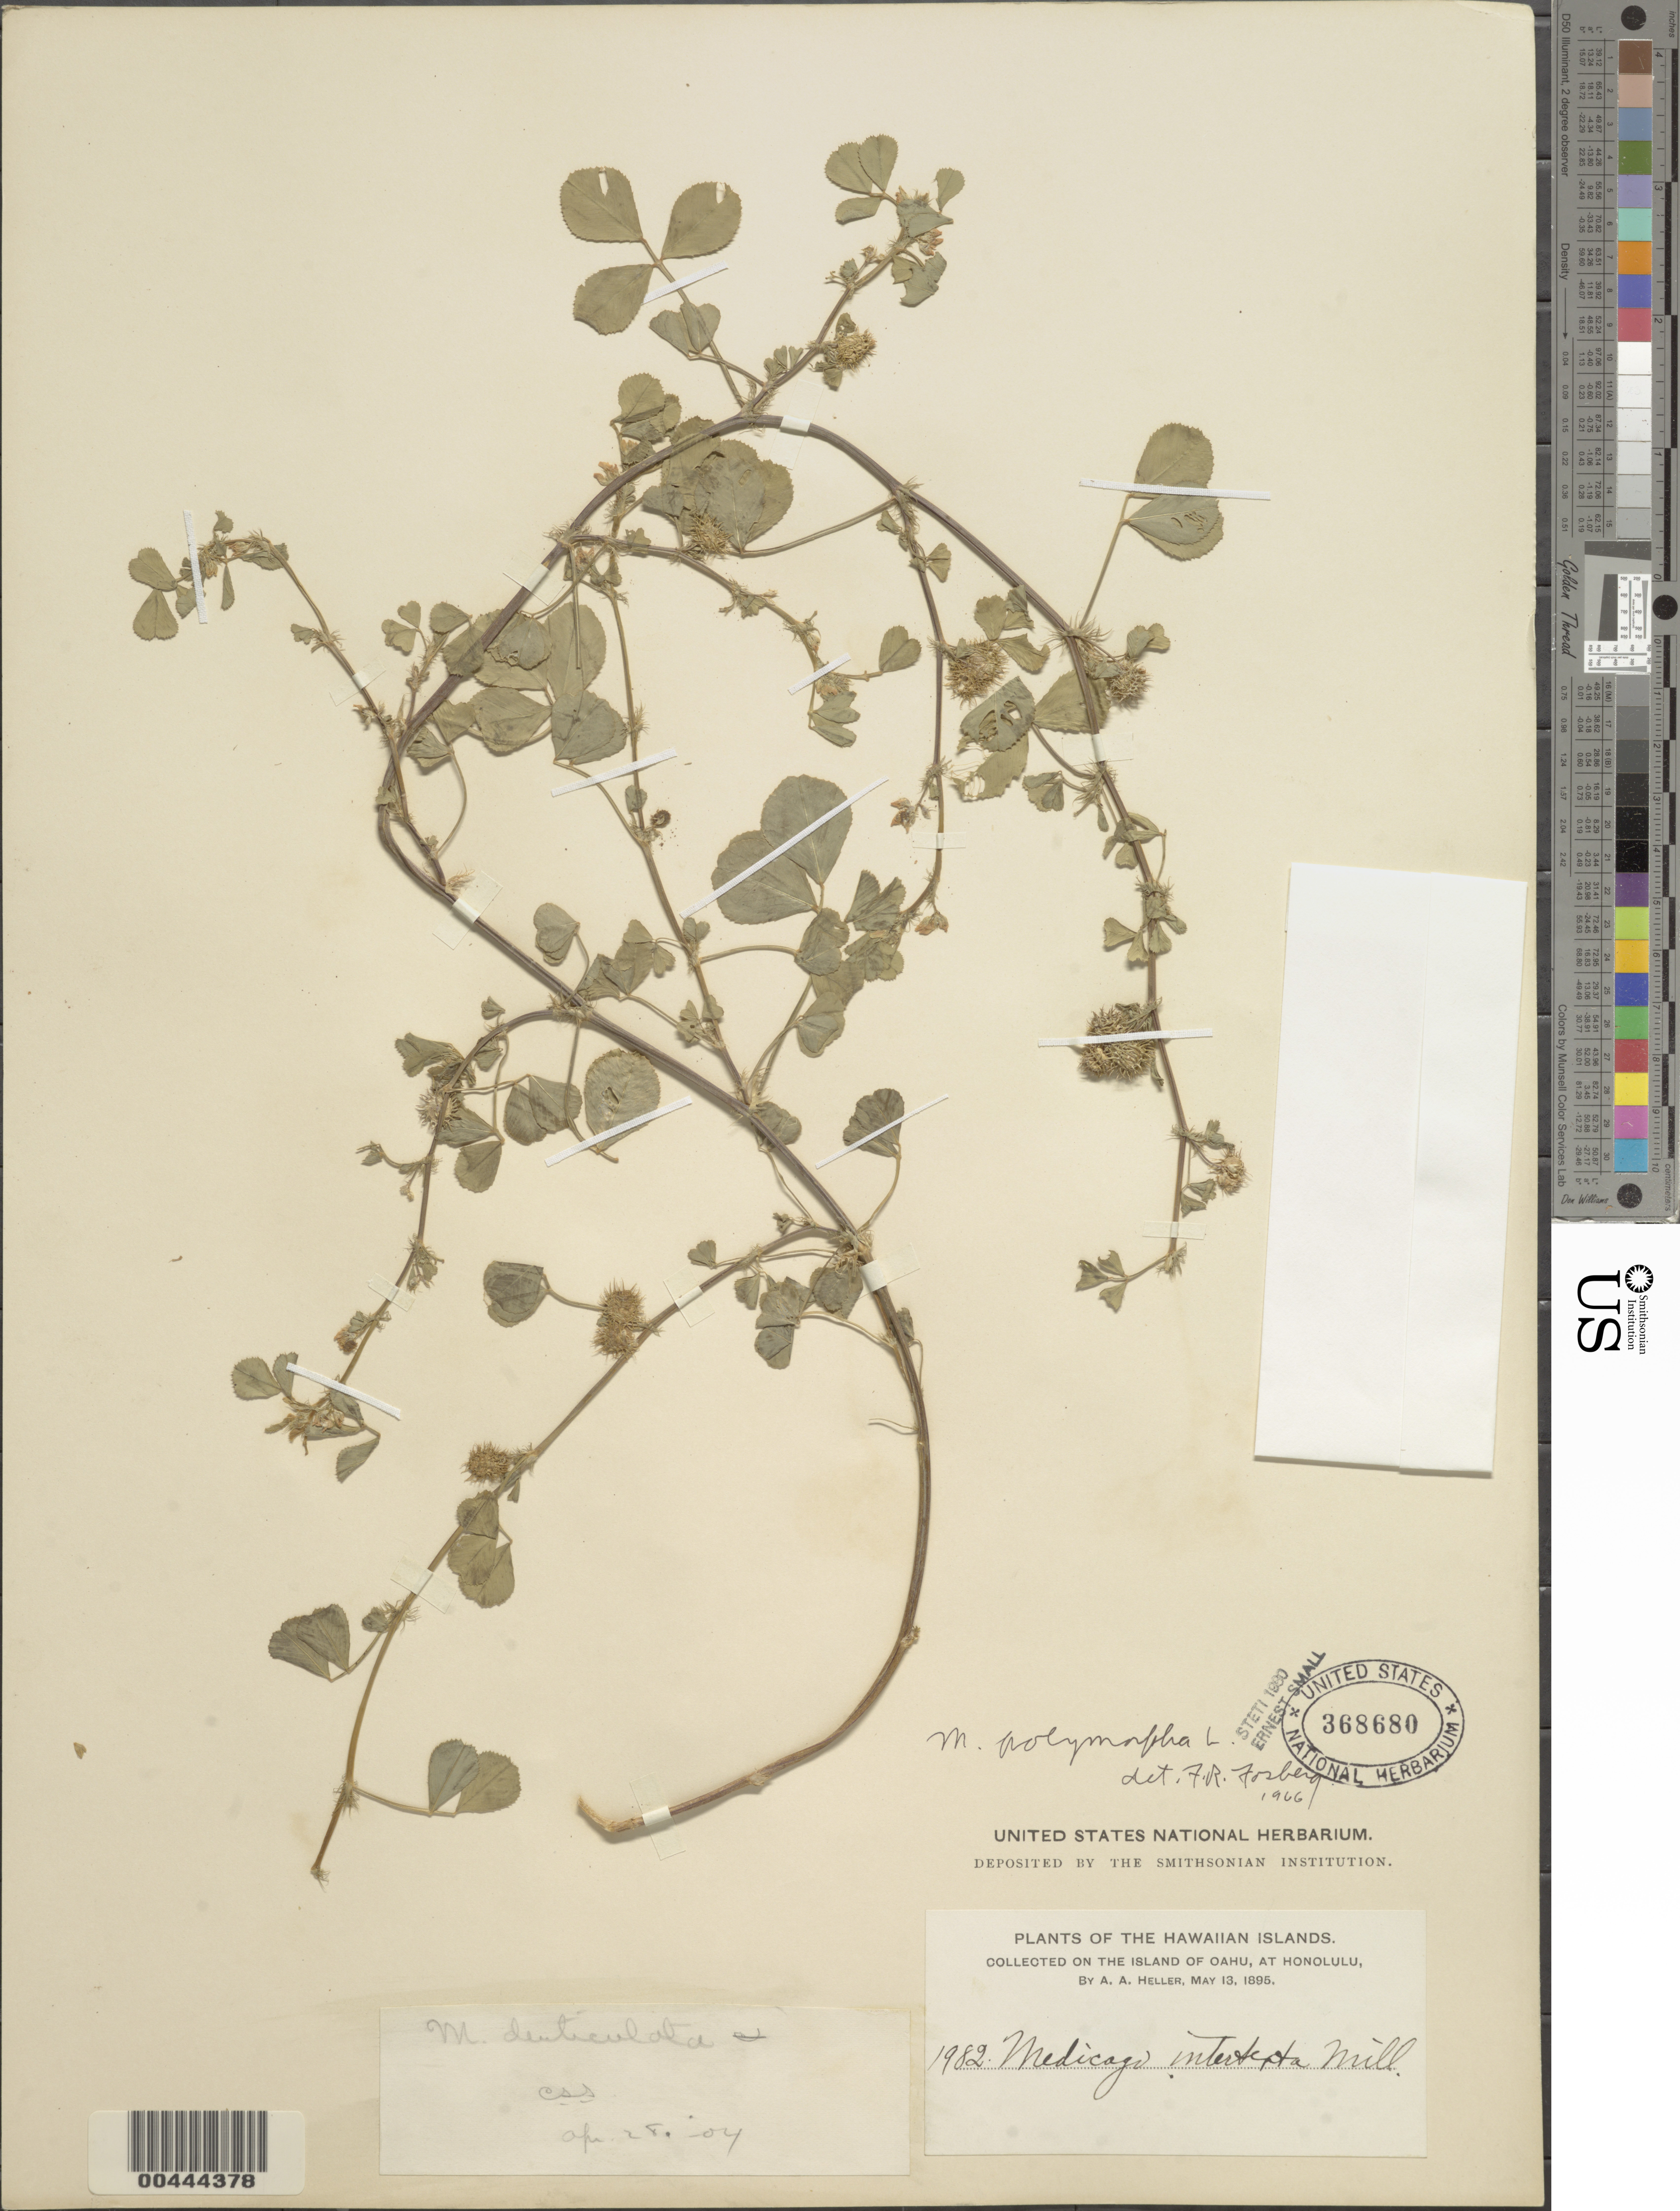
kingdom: Plantae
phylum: Tracheophyta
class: Magnoliopsida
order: Fabales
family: Fabaceae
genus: Medicago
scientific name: Medicago polymorpha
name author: L.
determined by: Fosberg, F. R.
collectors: A. A. Heller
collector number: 1982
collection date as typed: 13 May 1895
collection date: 1895-05-13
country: United States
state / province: Hawaii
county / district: Honolulu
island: Oahu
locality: At Honolulu.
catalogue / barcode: US 368680